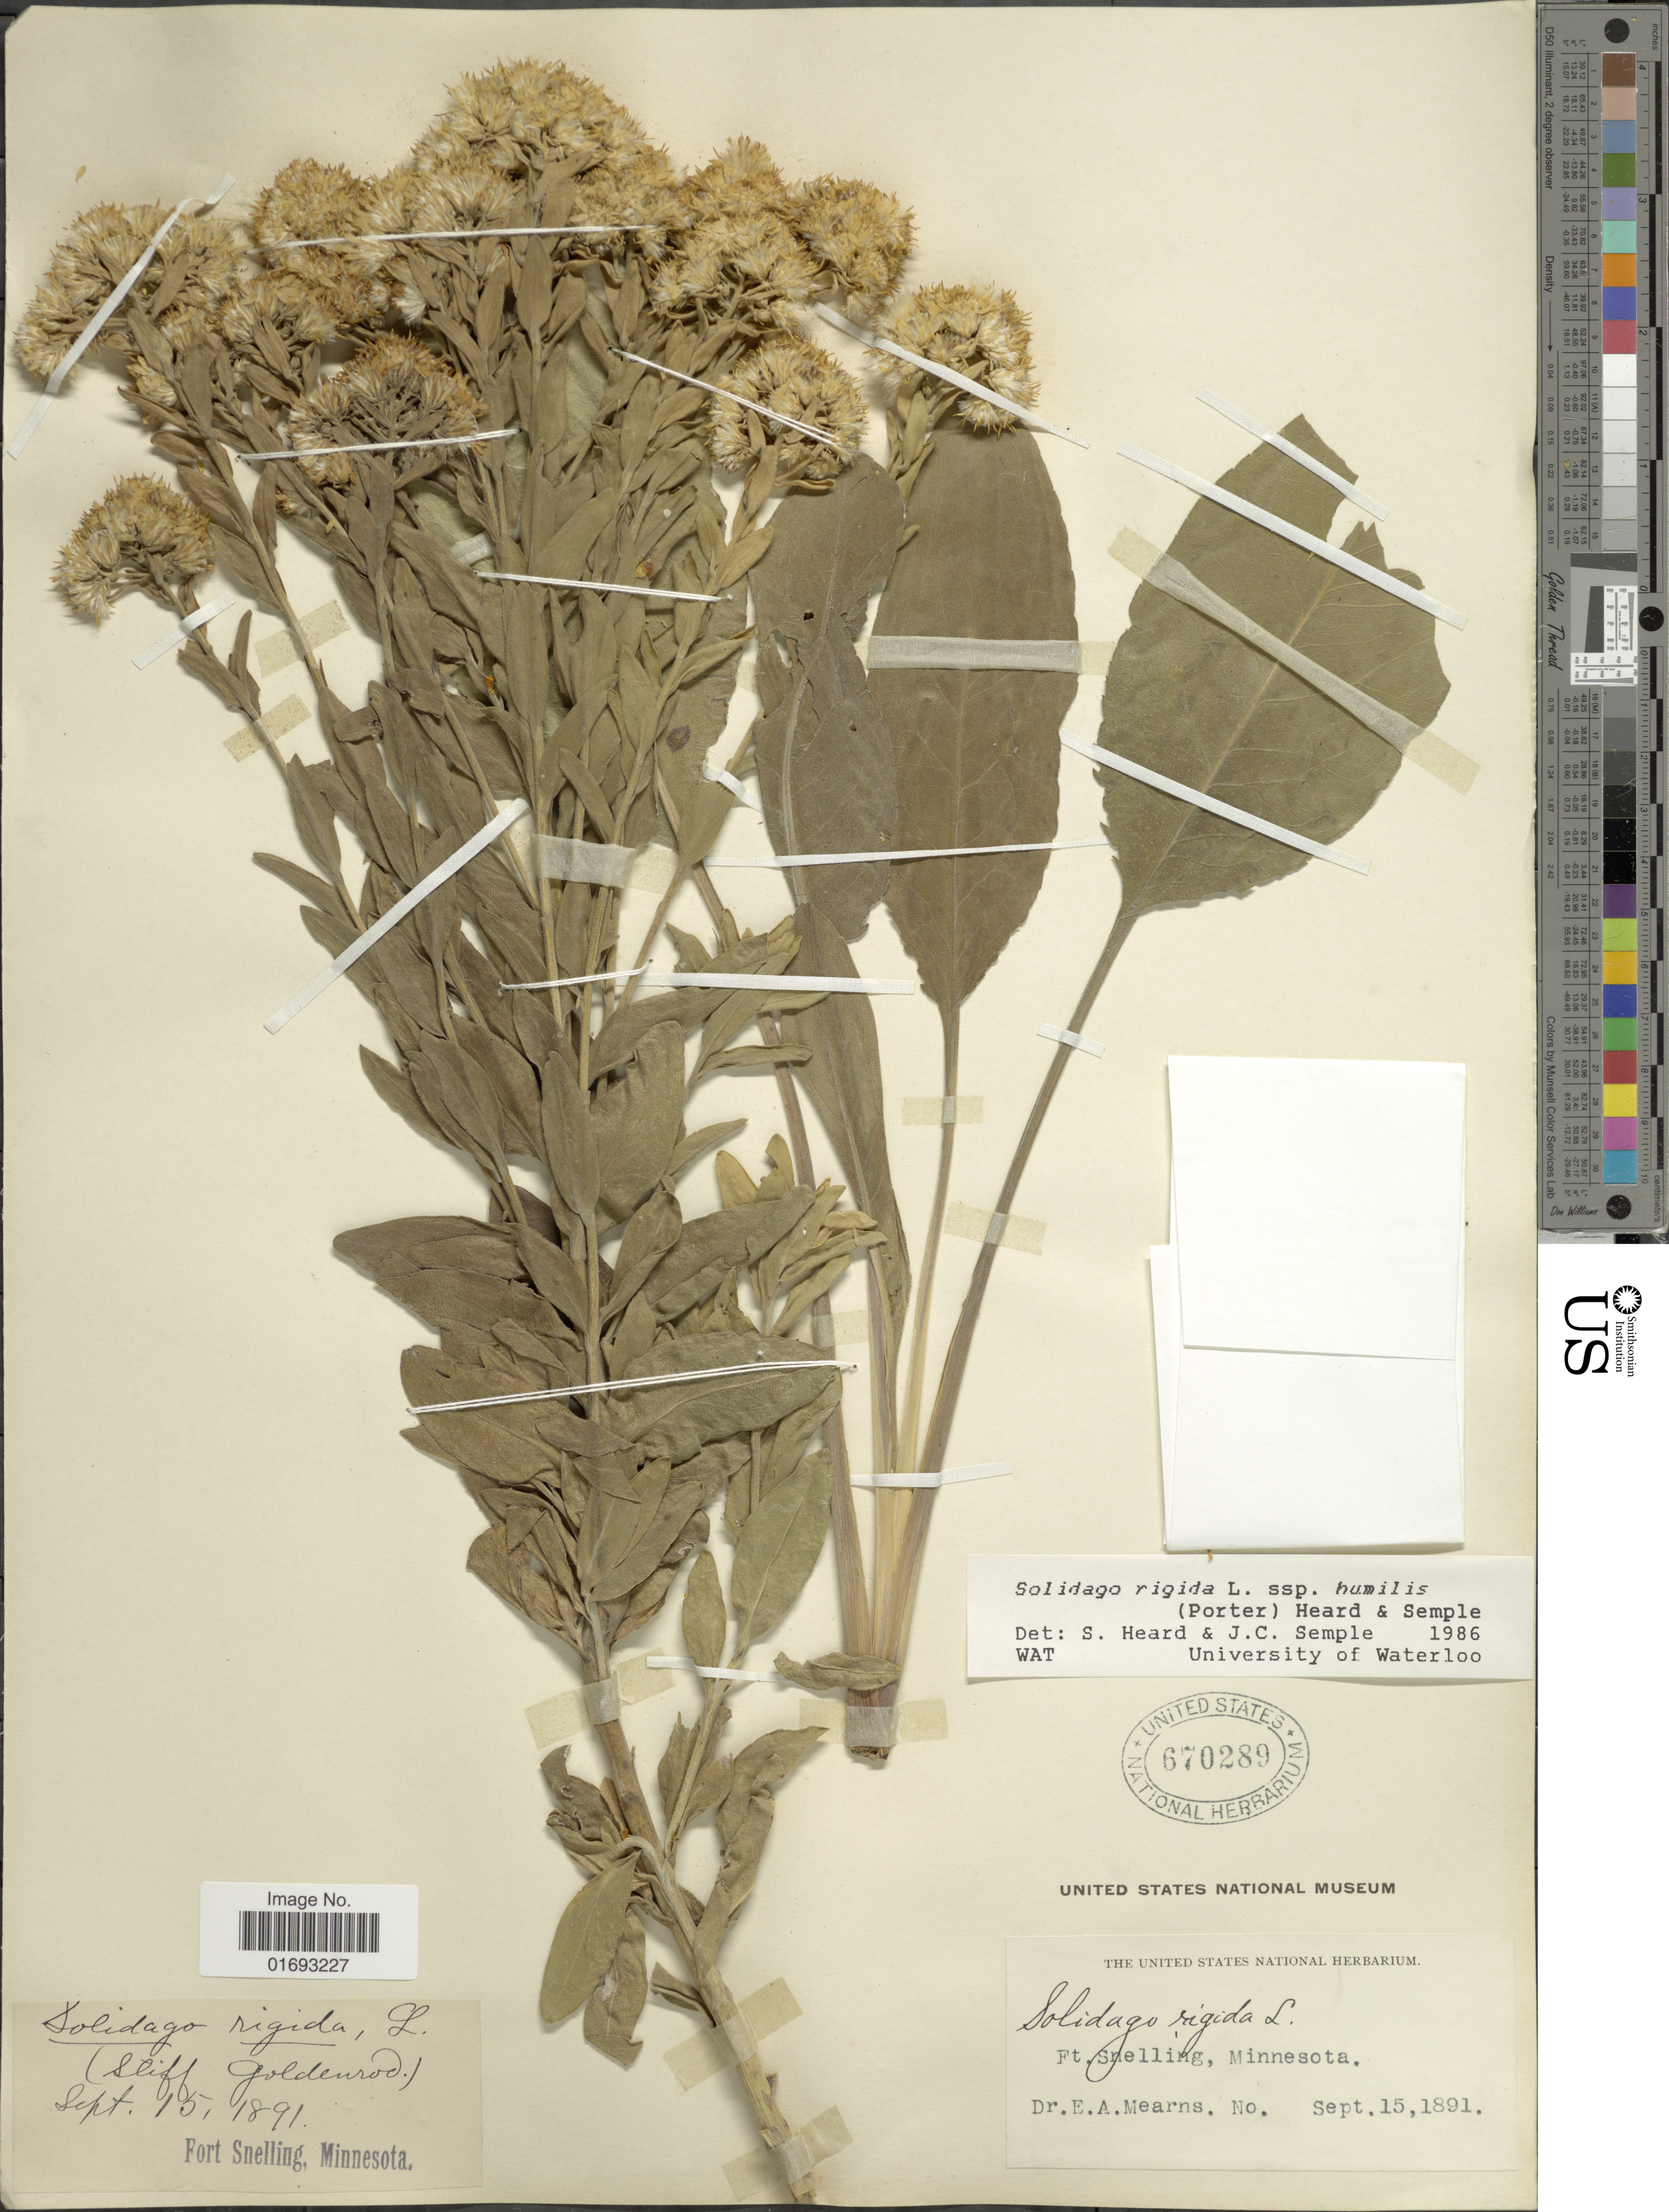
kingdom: Plantae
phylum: Tracheophyta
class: Magnoliopsida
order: Asterales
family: Asteraceae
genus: Oligoneuron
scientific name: Oligoneuron rigidum var. humile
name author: (Porter) G.L. Nesom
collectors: E. A. Mearns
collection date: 1891-09-15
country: United States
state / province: Minnesota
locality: Ft. Snelling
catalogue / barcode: US 670289